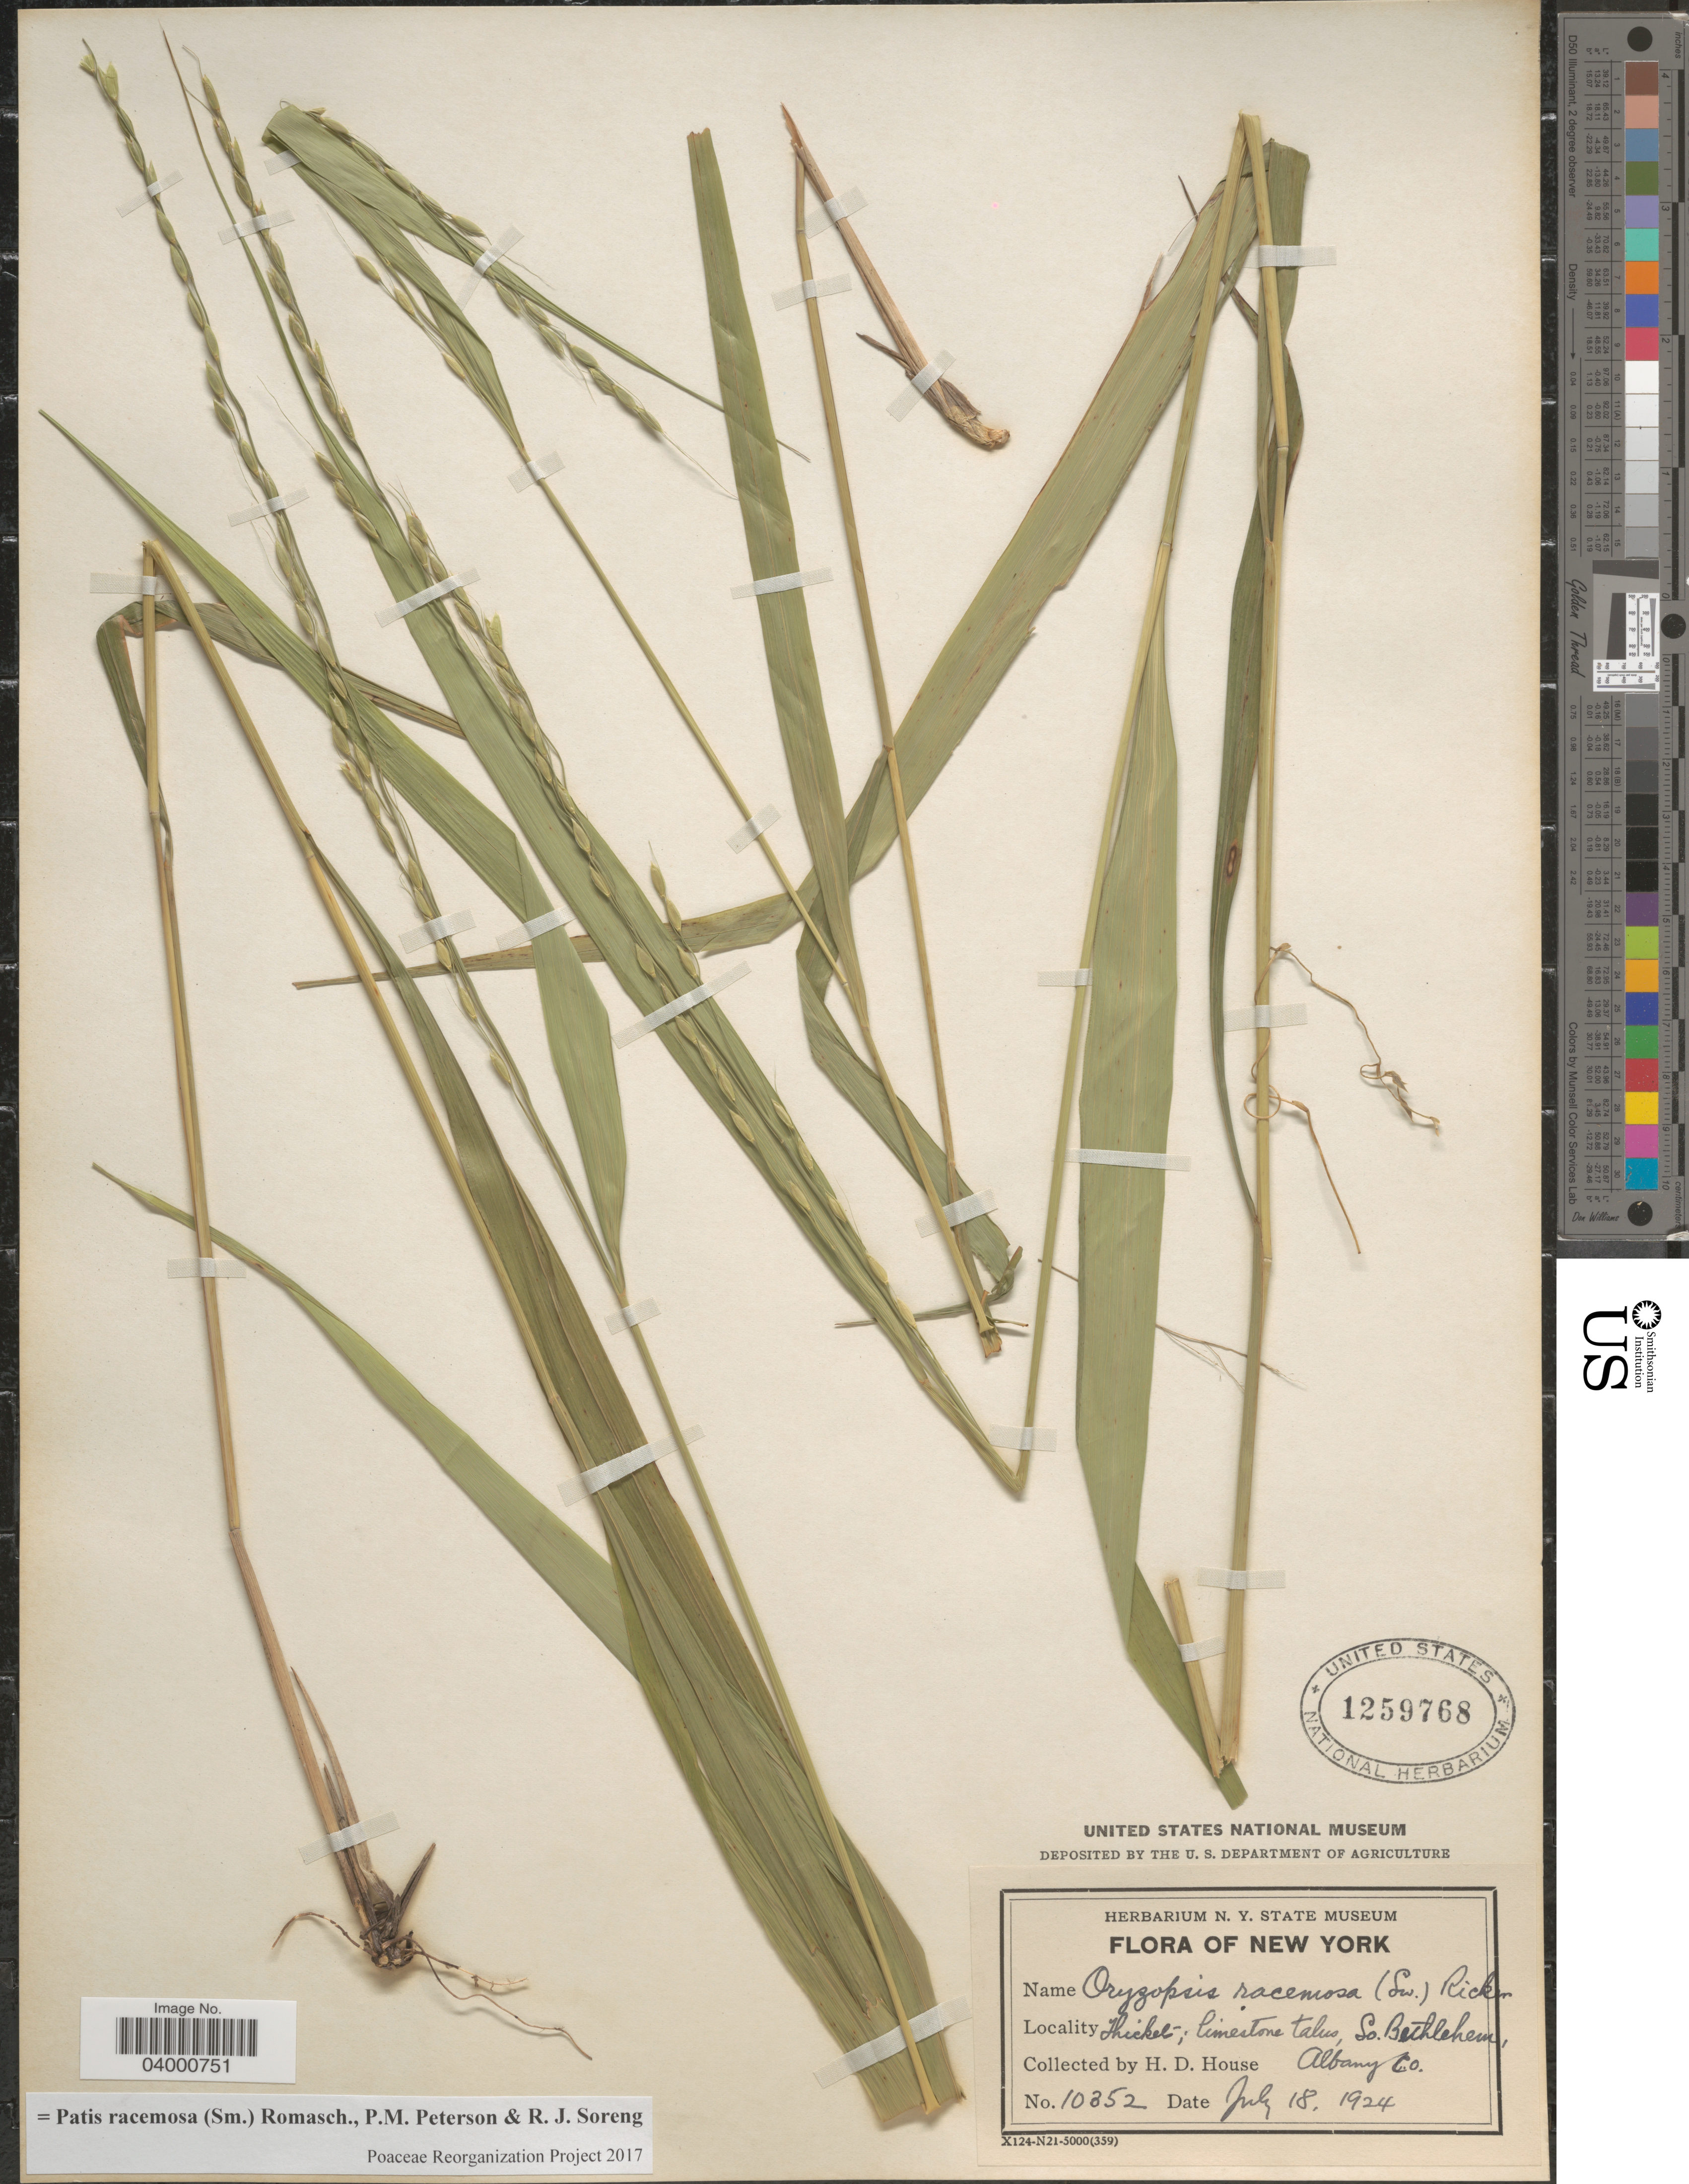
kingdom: Plantae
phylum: Tracheophyta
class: Liliopsida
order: Poales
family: Poaceae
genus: Patis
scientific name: Patis racemosa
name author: (Sm.) Romasch. et al.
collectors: H. D. House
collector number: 10352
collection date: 1924-07-18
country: United States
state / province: New York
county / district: Albany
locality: Thicket; limestone talus, So. Bethlehem, Albany Co.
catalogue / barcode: US 1259768